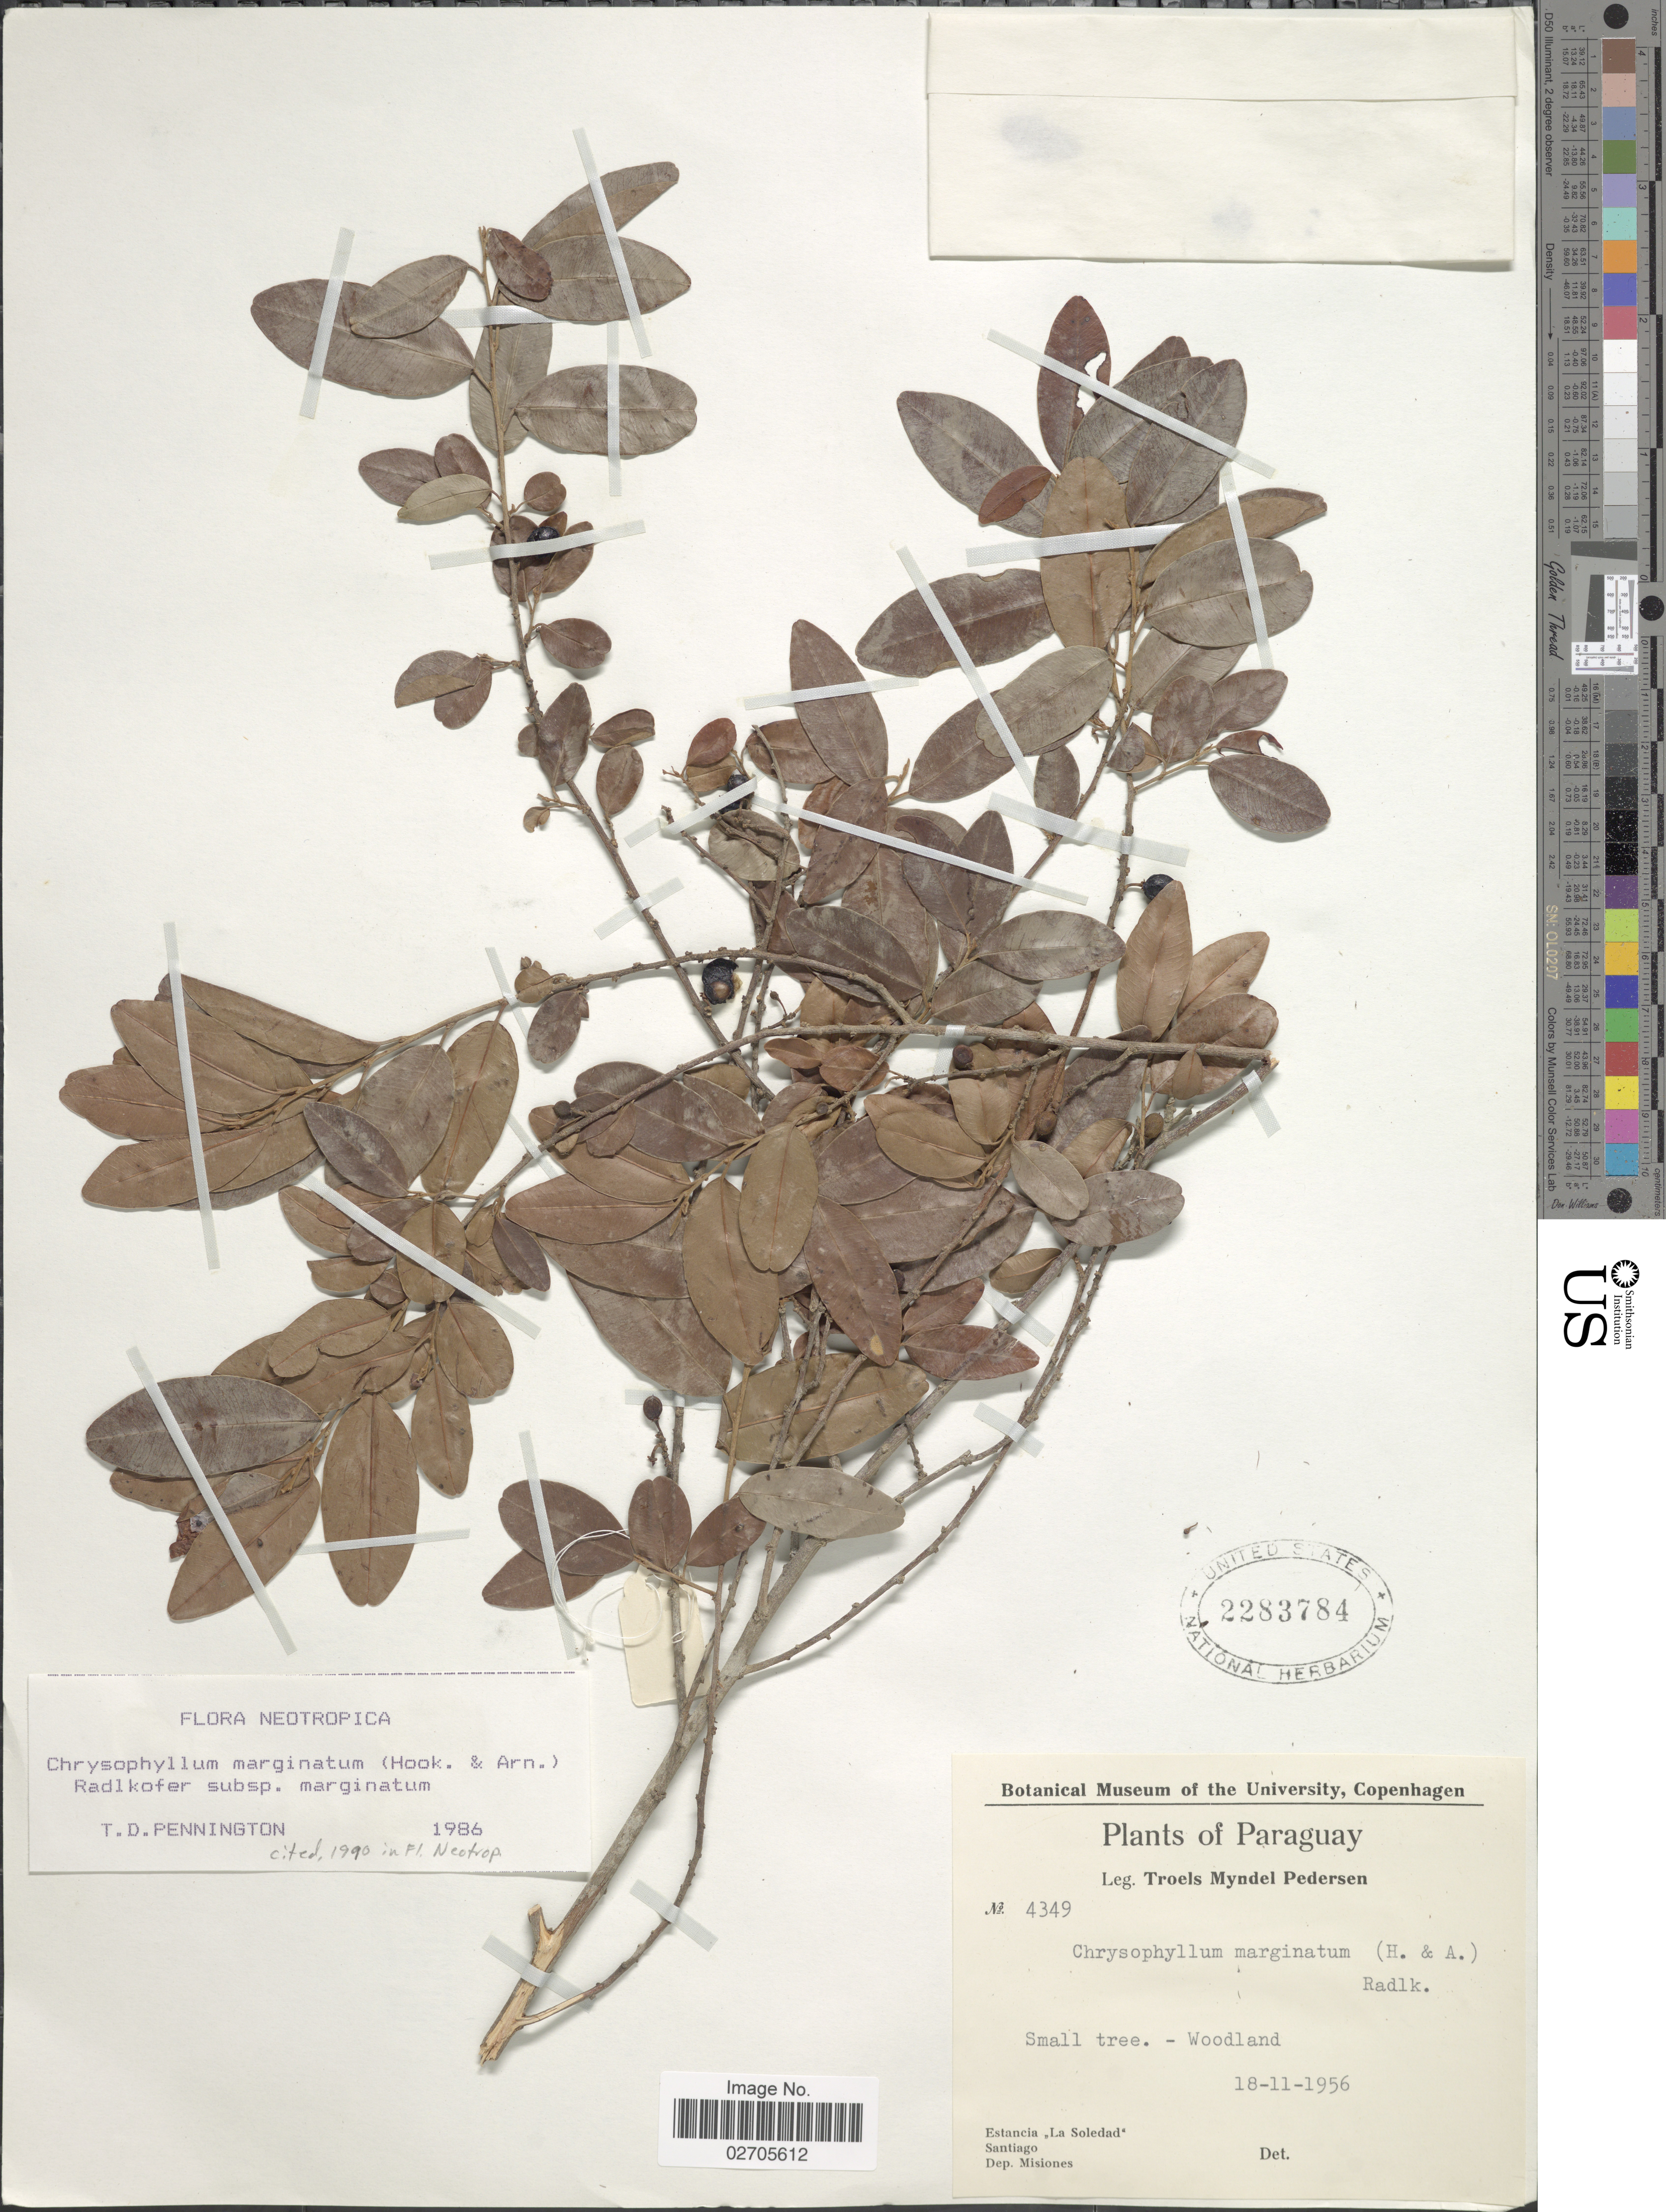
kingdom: Plantae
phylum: Tracheophyta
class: Magnoliopsida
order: Ericales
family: Sapotaceae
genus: Chrysophyllum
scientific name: Chrysophyllum marginatum subsp. marginatum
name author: (Hook. & Arn.) Radlk.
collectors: T. Pederson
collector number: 4349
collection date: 1956-11-18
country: Paraguay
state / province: Misiones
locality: Estancia ,,La Soledad', Santiago, Dep. Misiones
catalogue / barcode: US 2283784